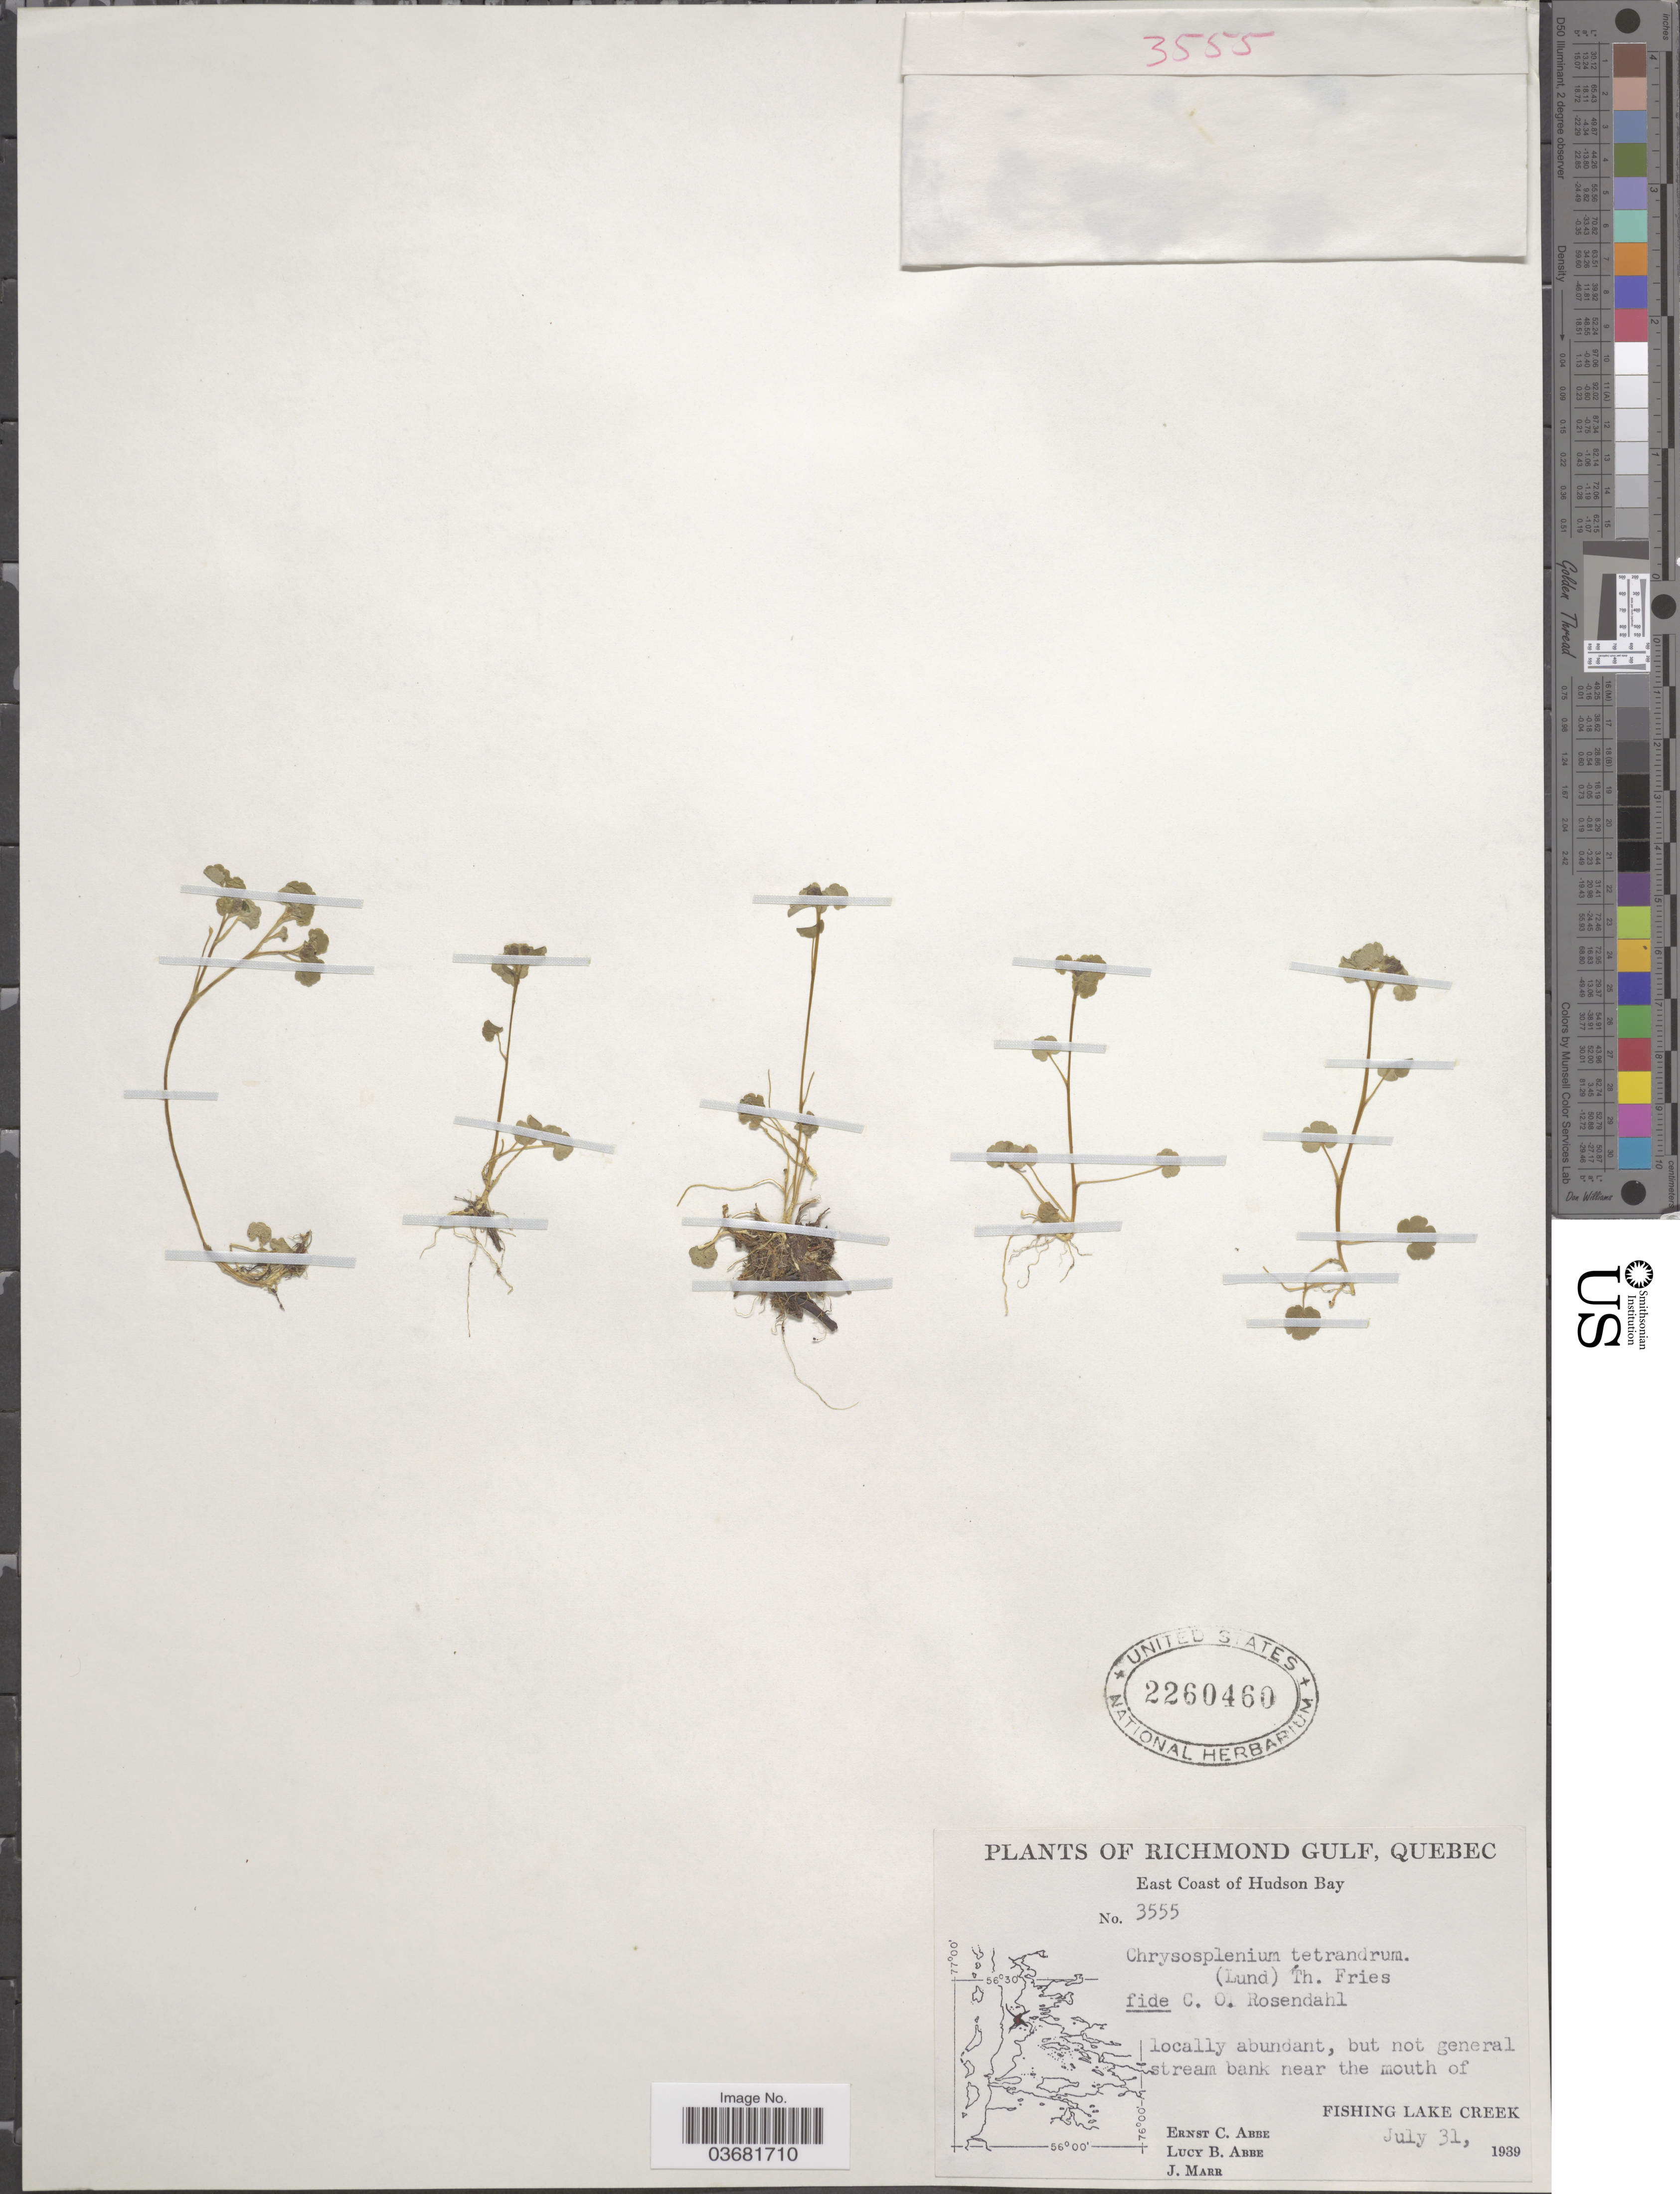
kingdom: Plantae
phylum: Tracheophyta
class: Magnoliopsida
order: Saxifragales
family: Saxifragaceae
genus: Chrysosplenium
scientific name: Chrysosplenium tetrandrum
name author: (N. Lund) Th. Fr.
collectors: E. C. Abbe, L. B. Abbe & J. Marr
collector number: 3555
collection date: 1939-07-31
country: Canada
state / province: Quebec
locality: Richmond Gulf. East Coast of Hudson Bay. Locally abundant, but not general stream bank near the mouth of Fishing Lake Creek.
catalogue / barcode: US 2260460